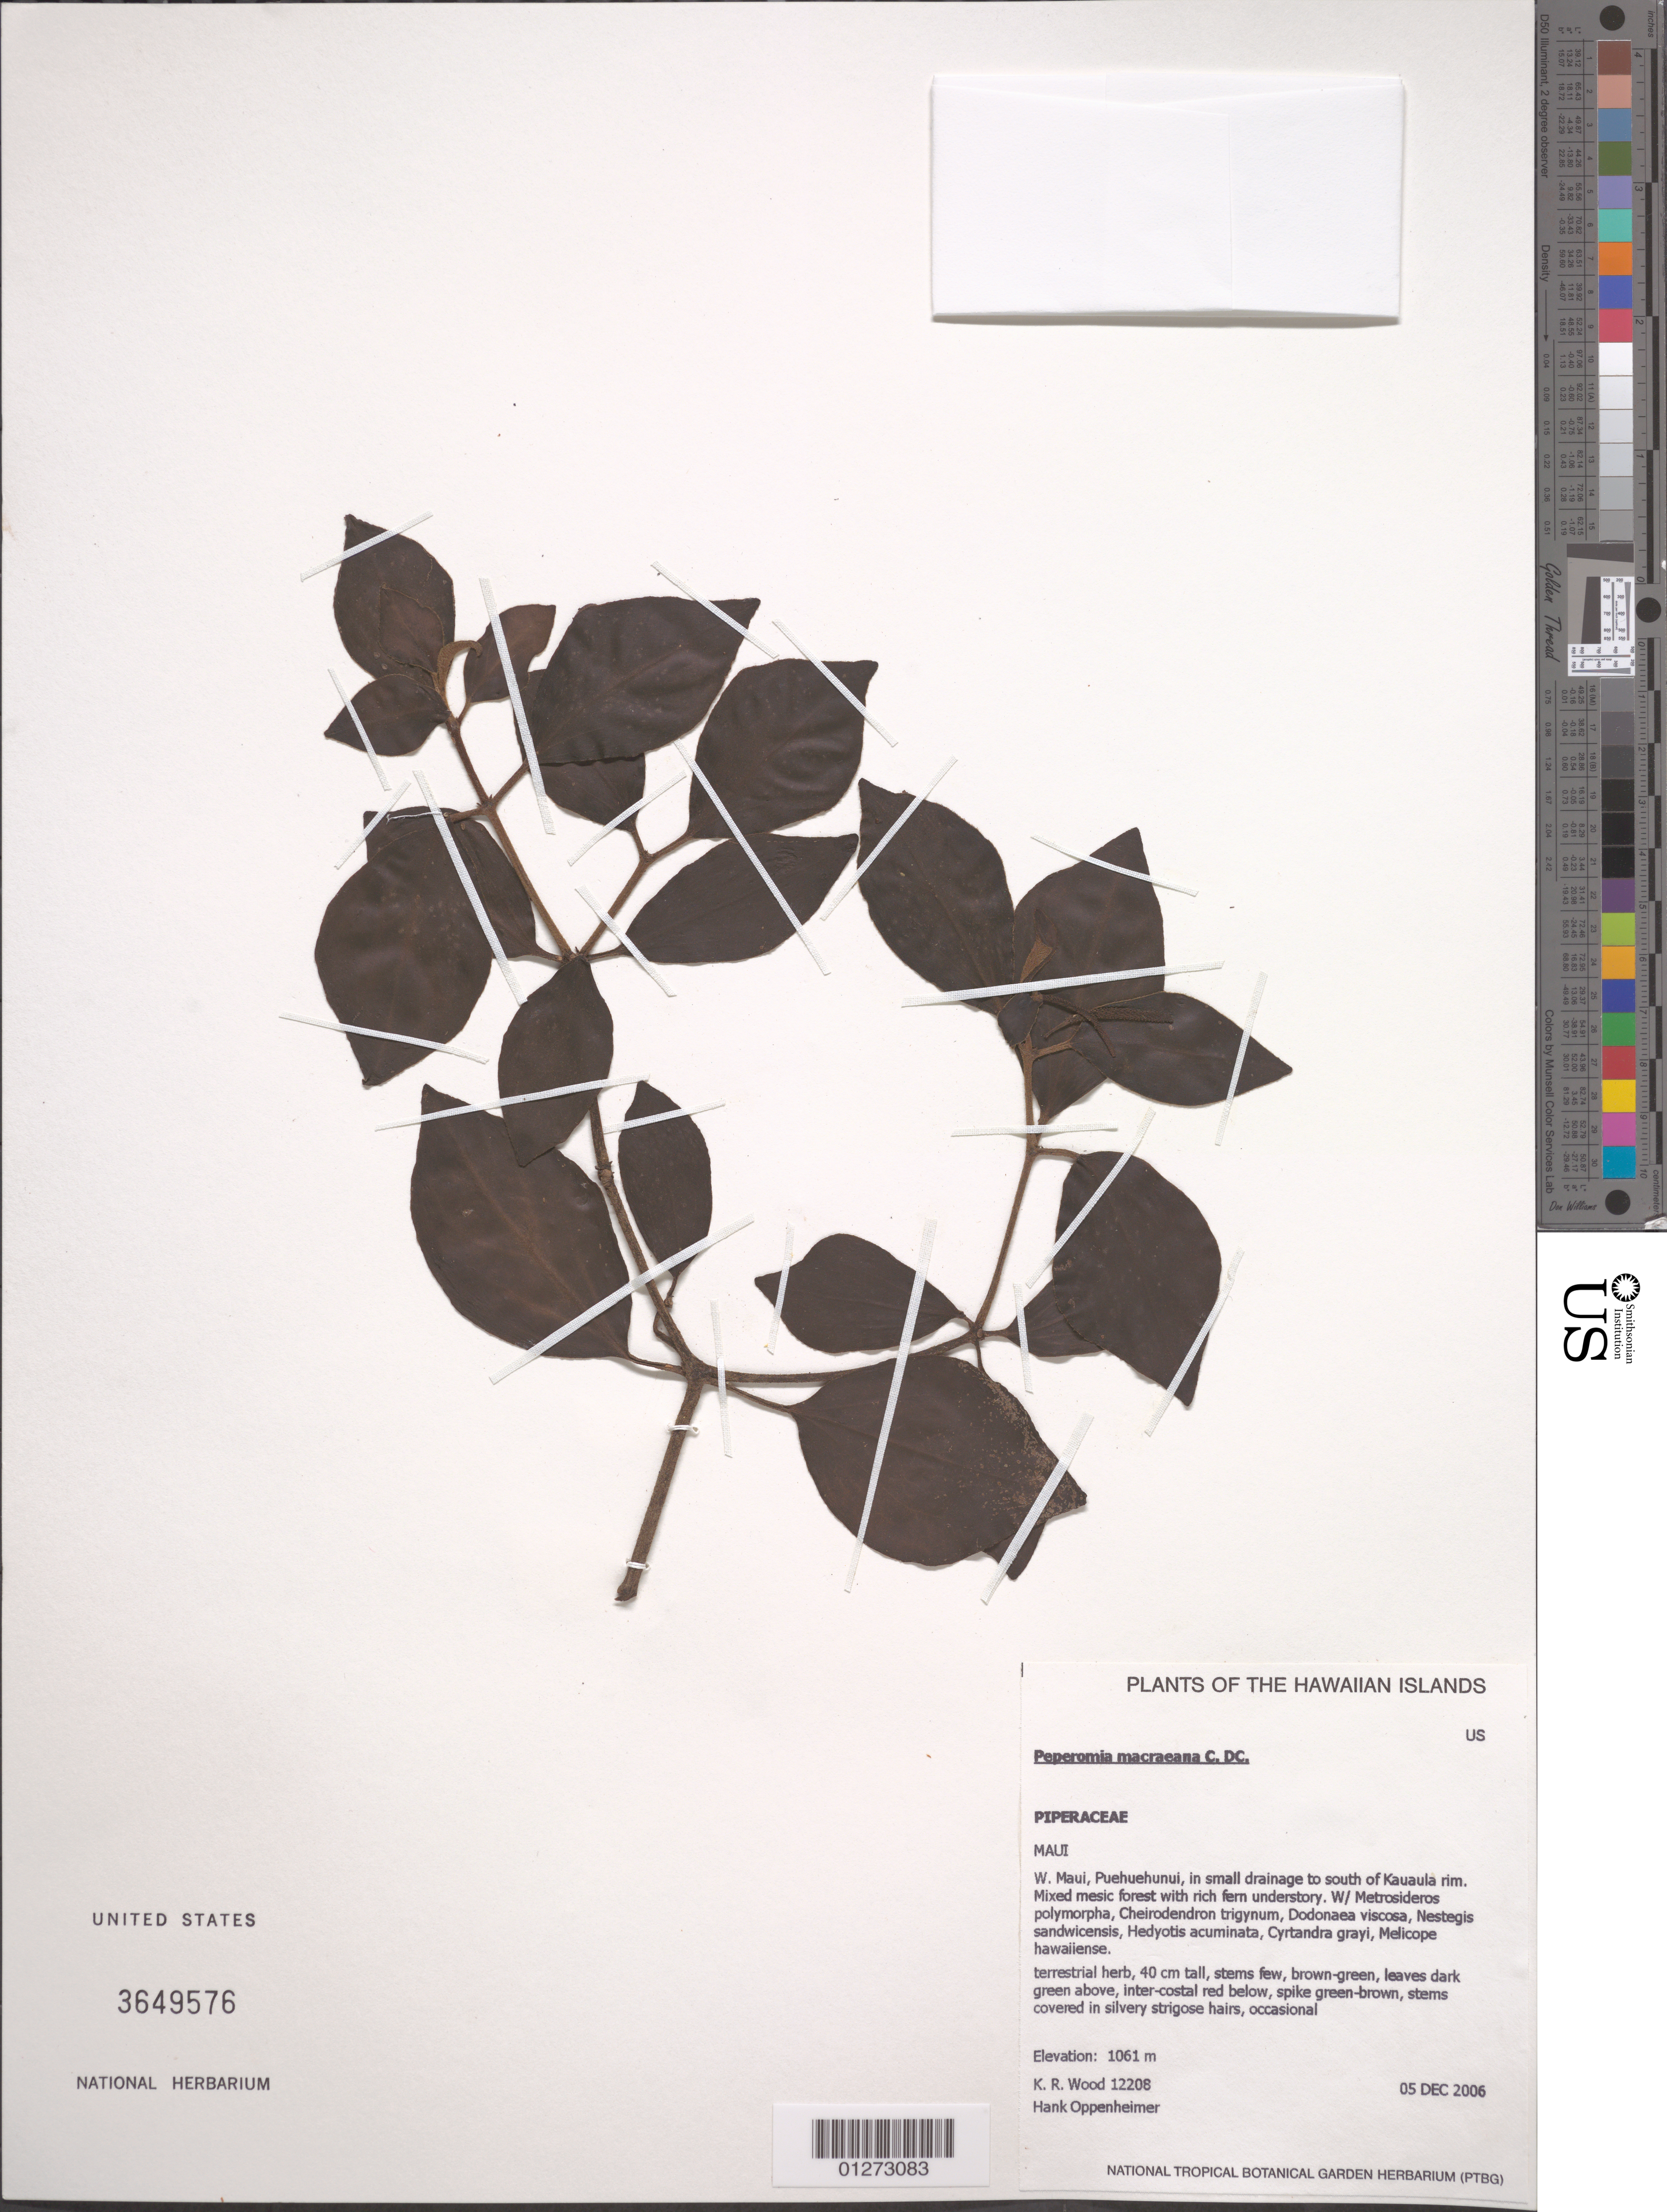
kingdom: Plantae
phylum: Tracheophyta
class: Magnoliopsida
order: Piperales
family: Piperaceae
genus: Peperomia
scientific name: Peperomia macraeana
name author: C. DC.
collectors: K. R. Wood & H. L. Oppenheimer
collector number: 12208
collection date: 2006-12-05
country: United States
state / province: Hawaii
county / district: Maui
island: Maui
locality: W. Maui, Puehuehunui, in small drainage to the south of Kauaula rim.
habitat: Mixed mesic forest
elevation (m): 1061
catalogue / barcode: US 3649576